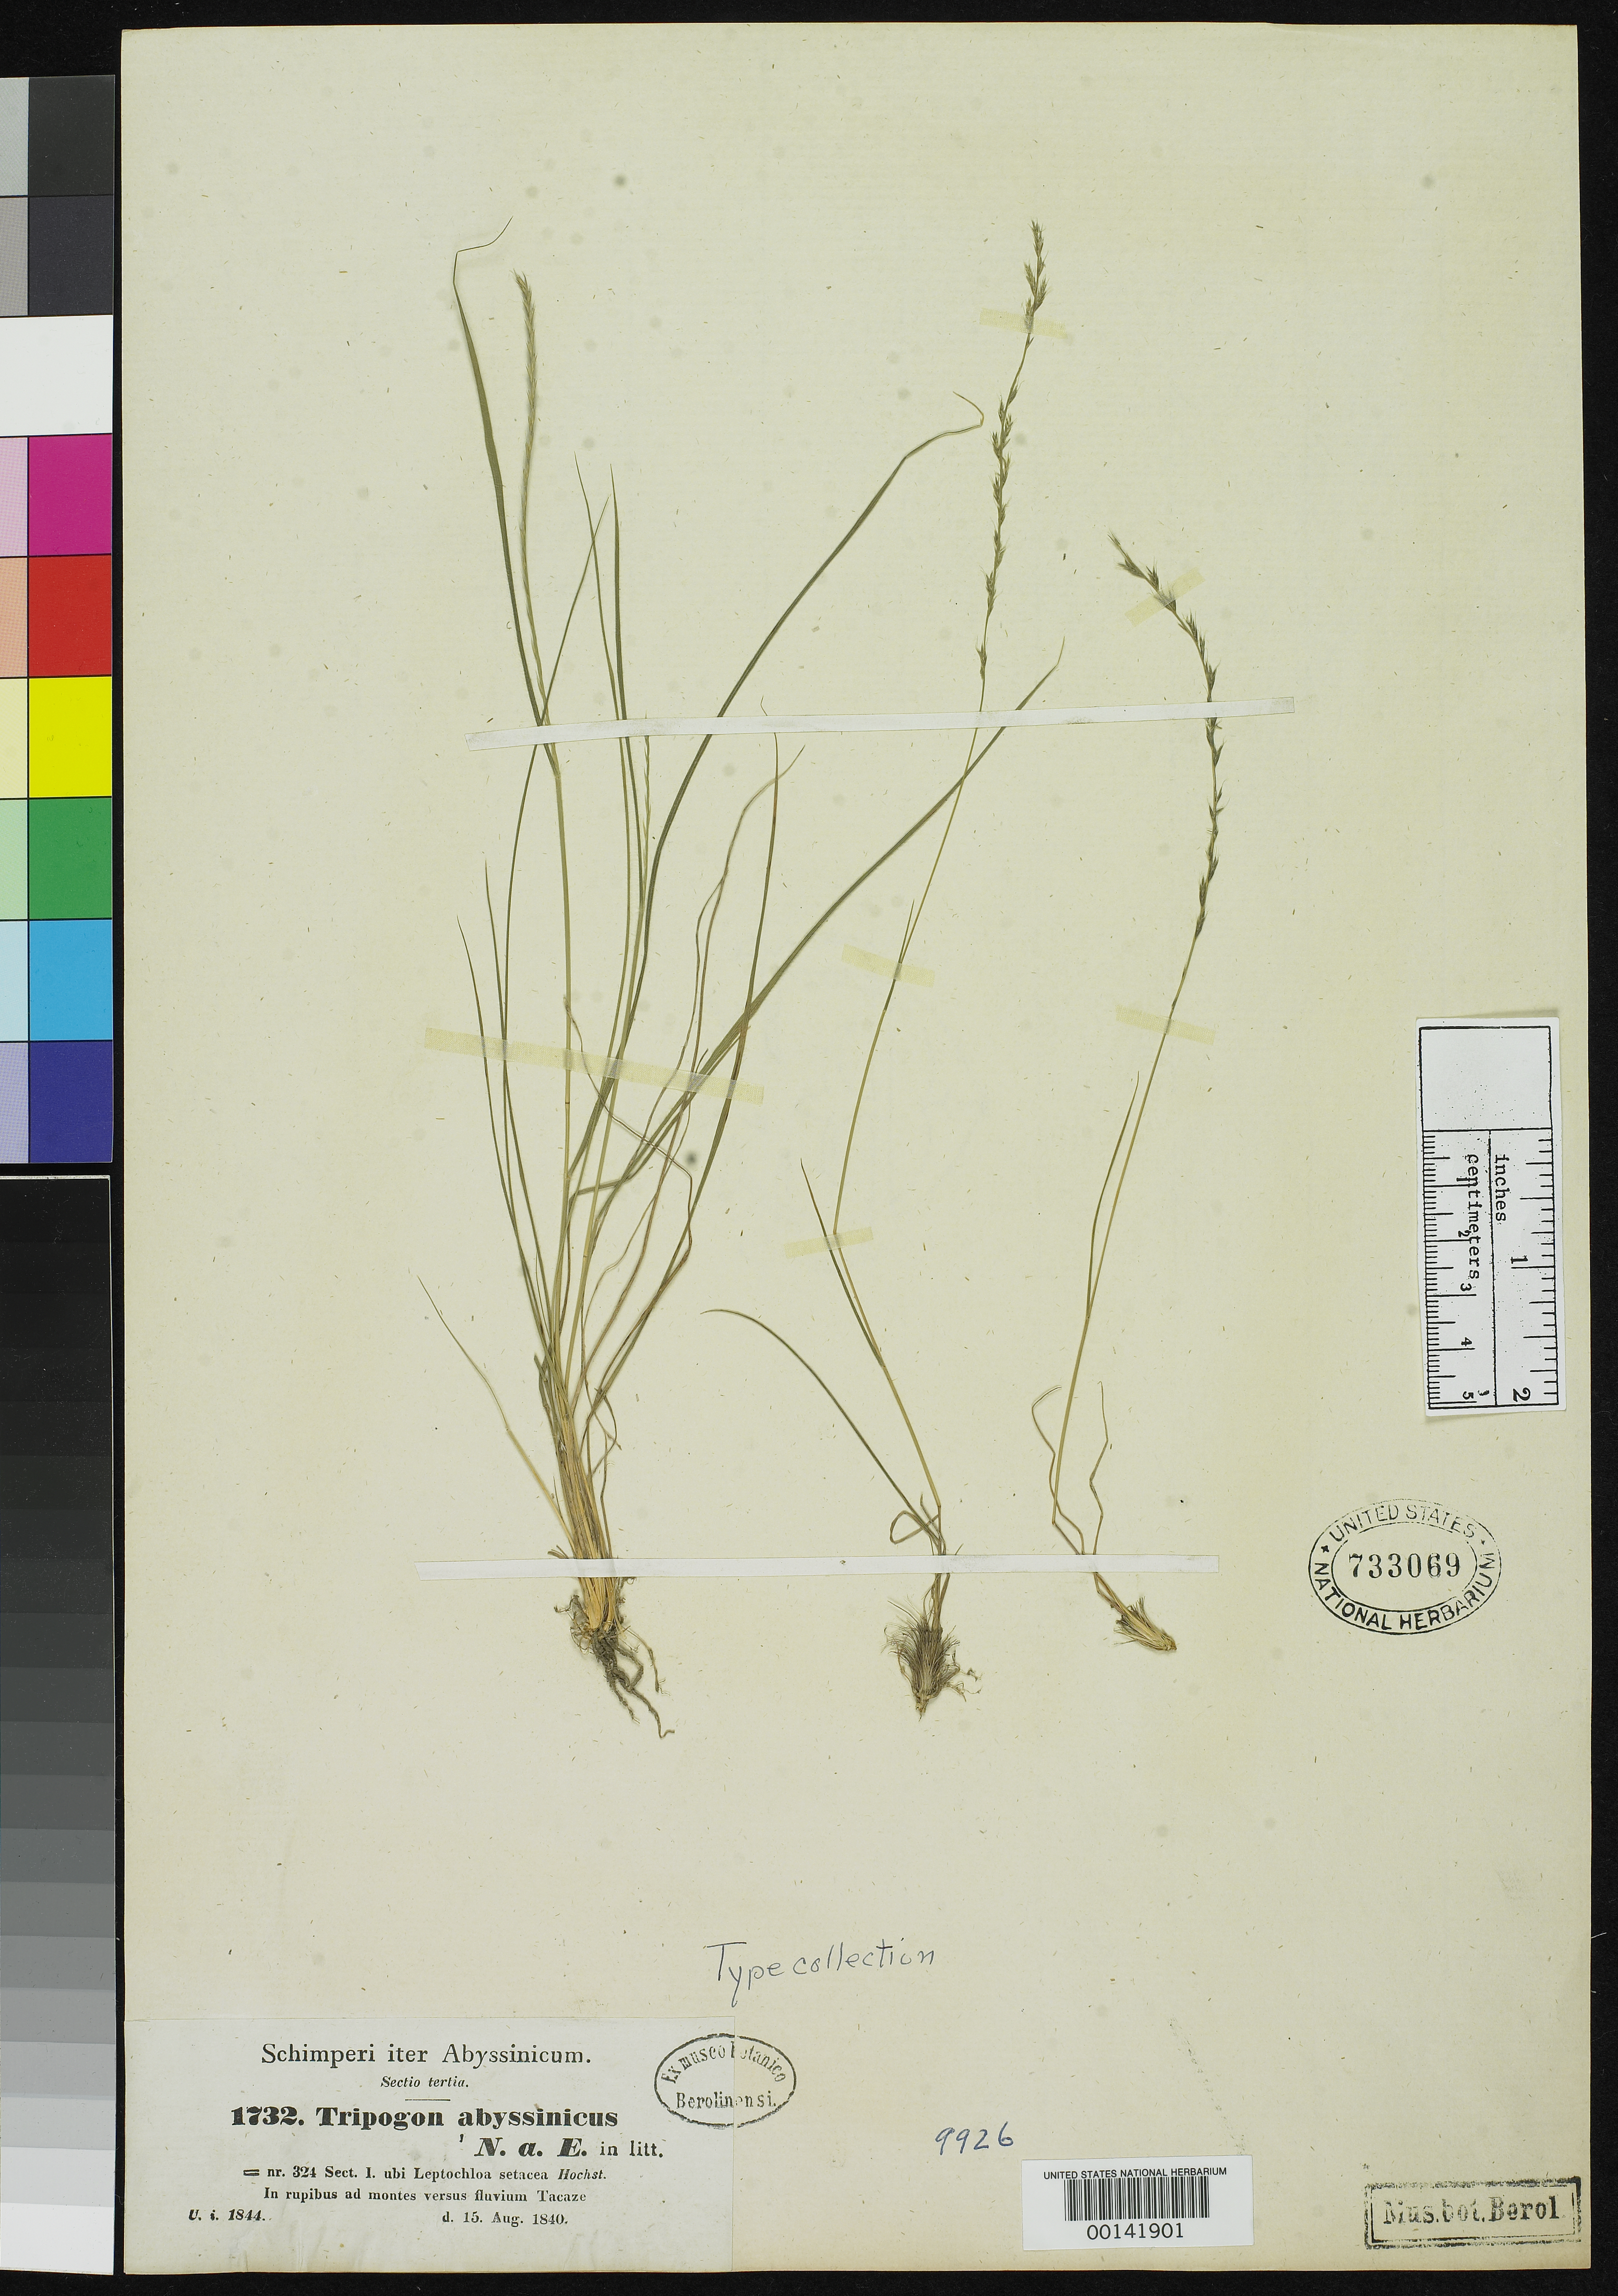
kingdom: Plantae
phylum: Tracheophyta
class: Liliopsida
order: Poales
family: Poaceae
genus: Tripogon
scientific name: Tripogon abyssinicus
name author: Nees ex Steud.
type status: Type Collection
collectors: W.H. Schimper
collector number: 1732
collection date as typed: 15 Aug 1840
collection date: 1840-08-15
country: Ethiopia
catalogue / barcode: US 733069